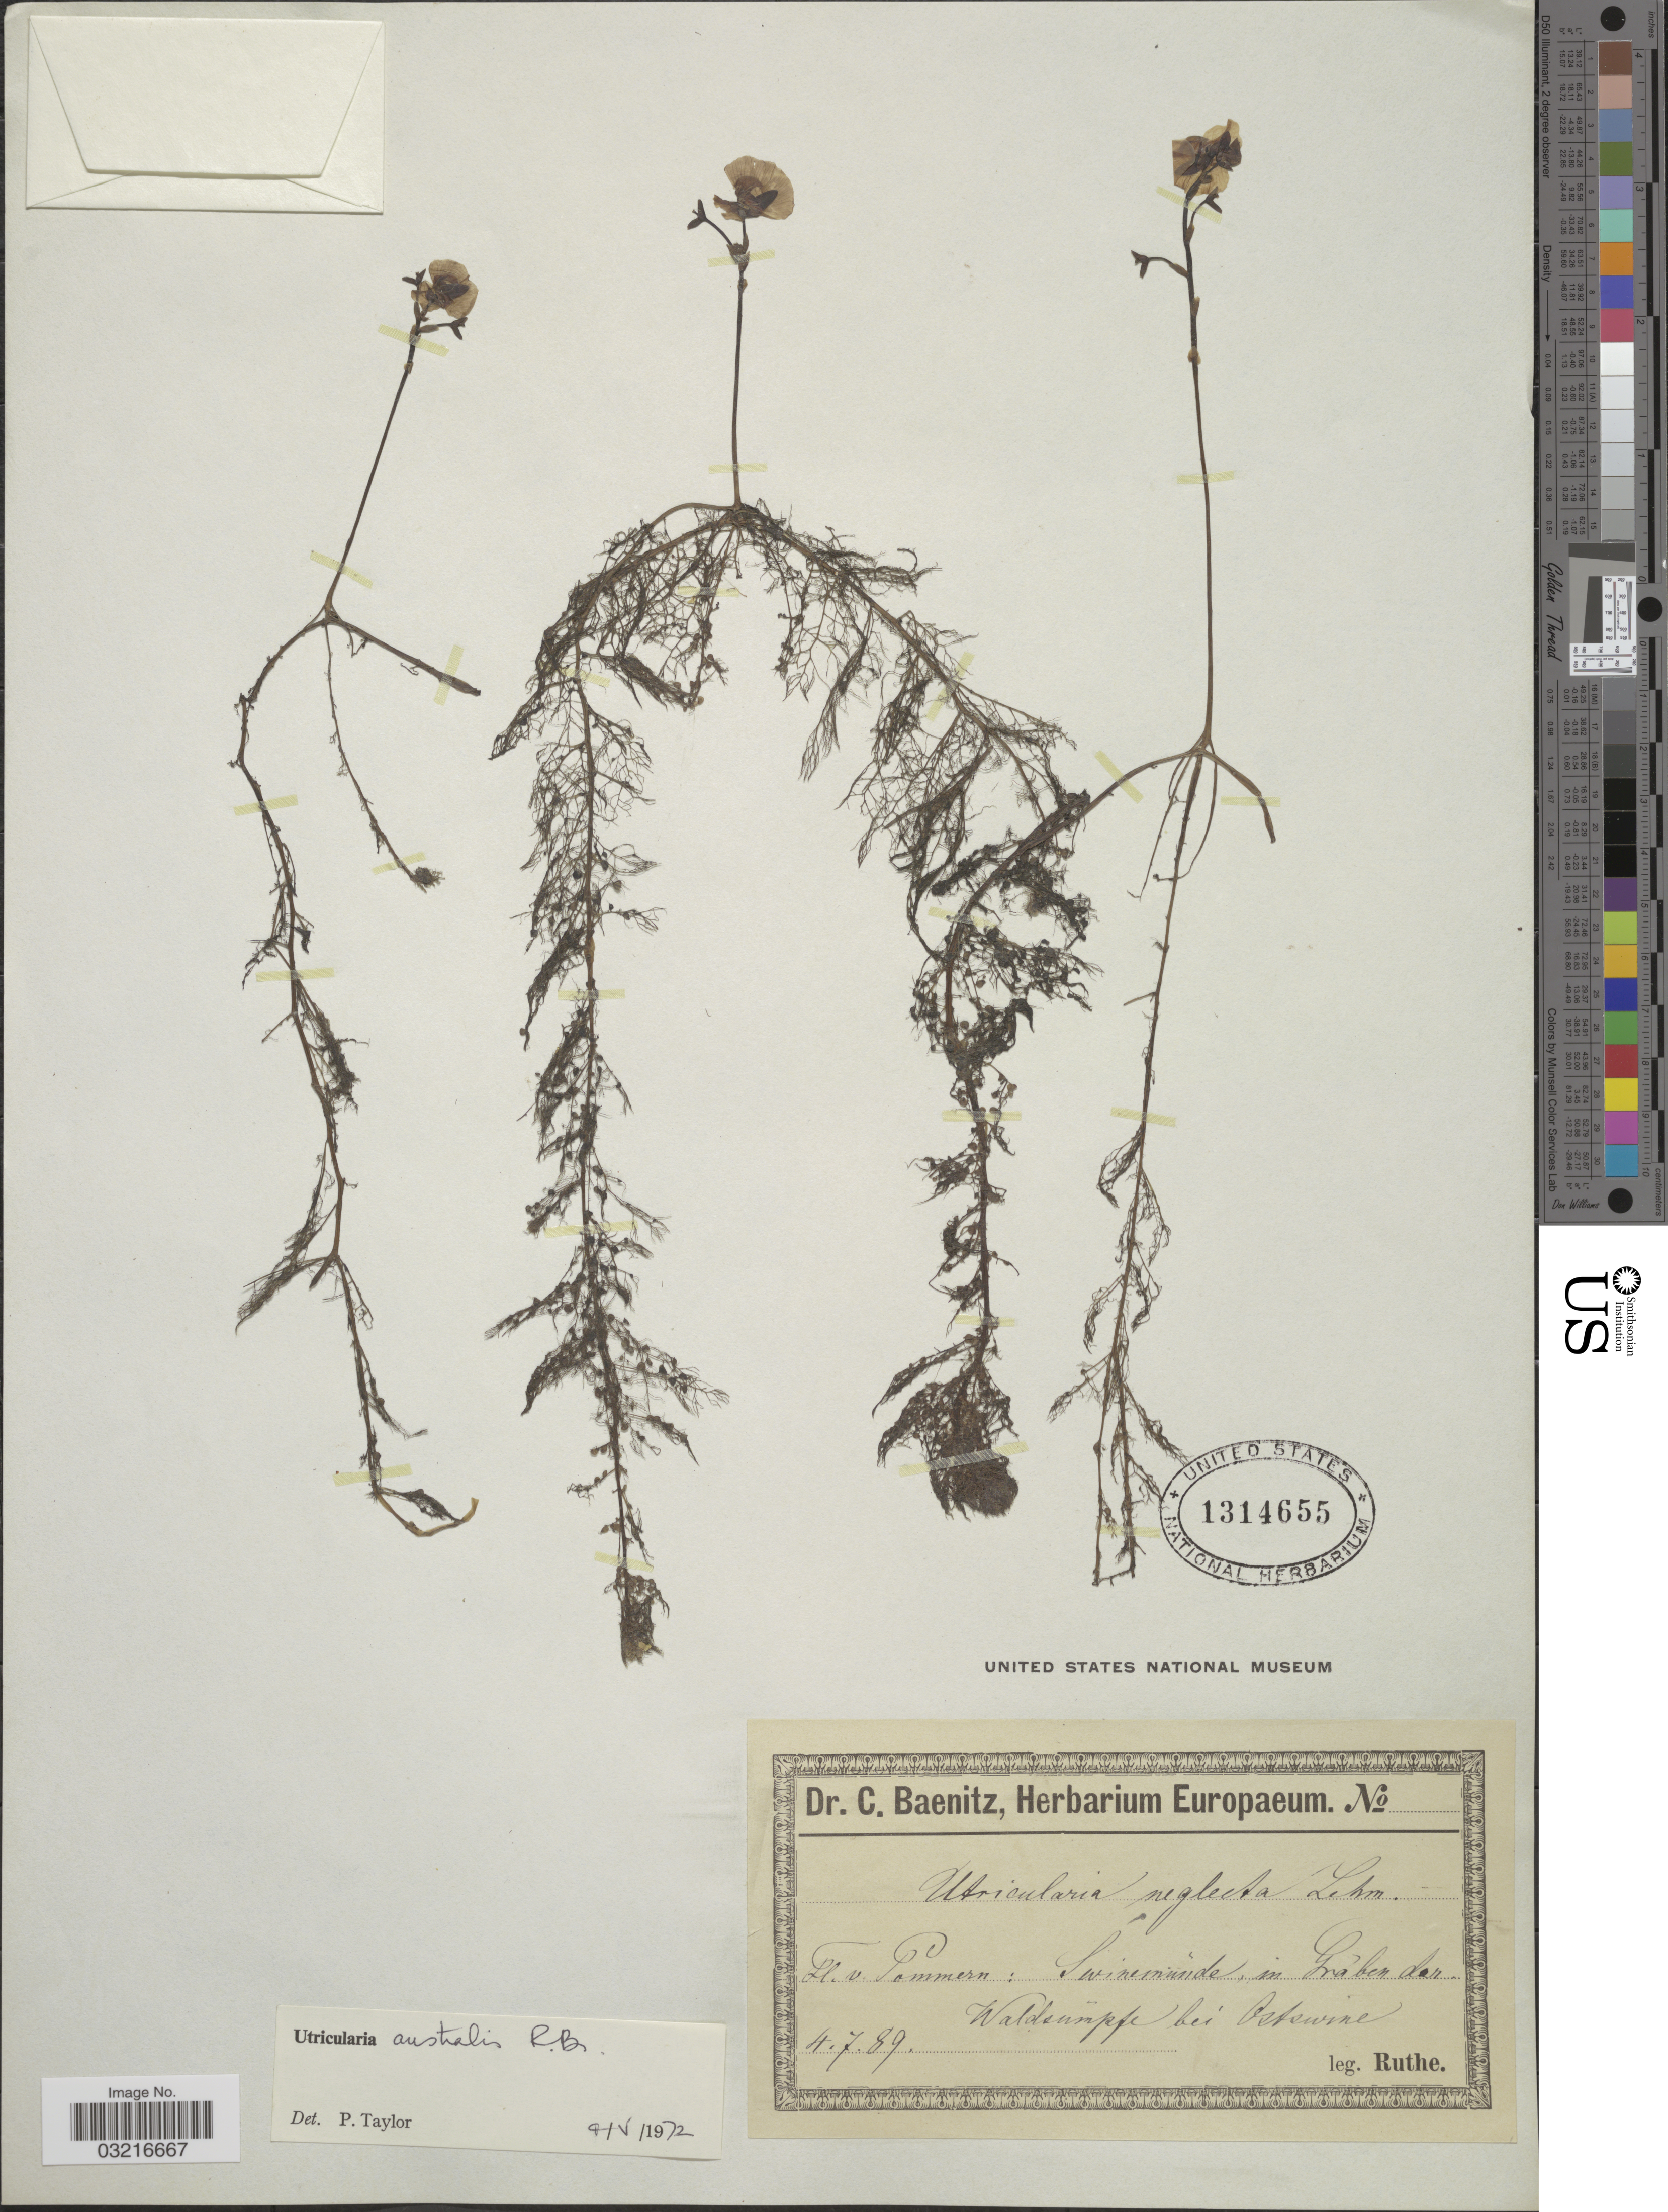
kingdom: Plantae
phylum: Tracheophyta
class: Magnoliopsida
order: Lamiales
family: Lentibulariaceae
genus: Utricularia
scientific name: Utricularia neglecta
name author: Lehm.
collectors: J. Ruthe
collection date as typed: Transcribed d/m/y: 4/7/89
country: Poland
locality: Pommern: Swinermünde, in Gräber der Waldsümpfe bei Ostswine.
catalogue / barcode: US 1314655